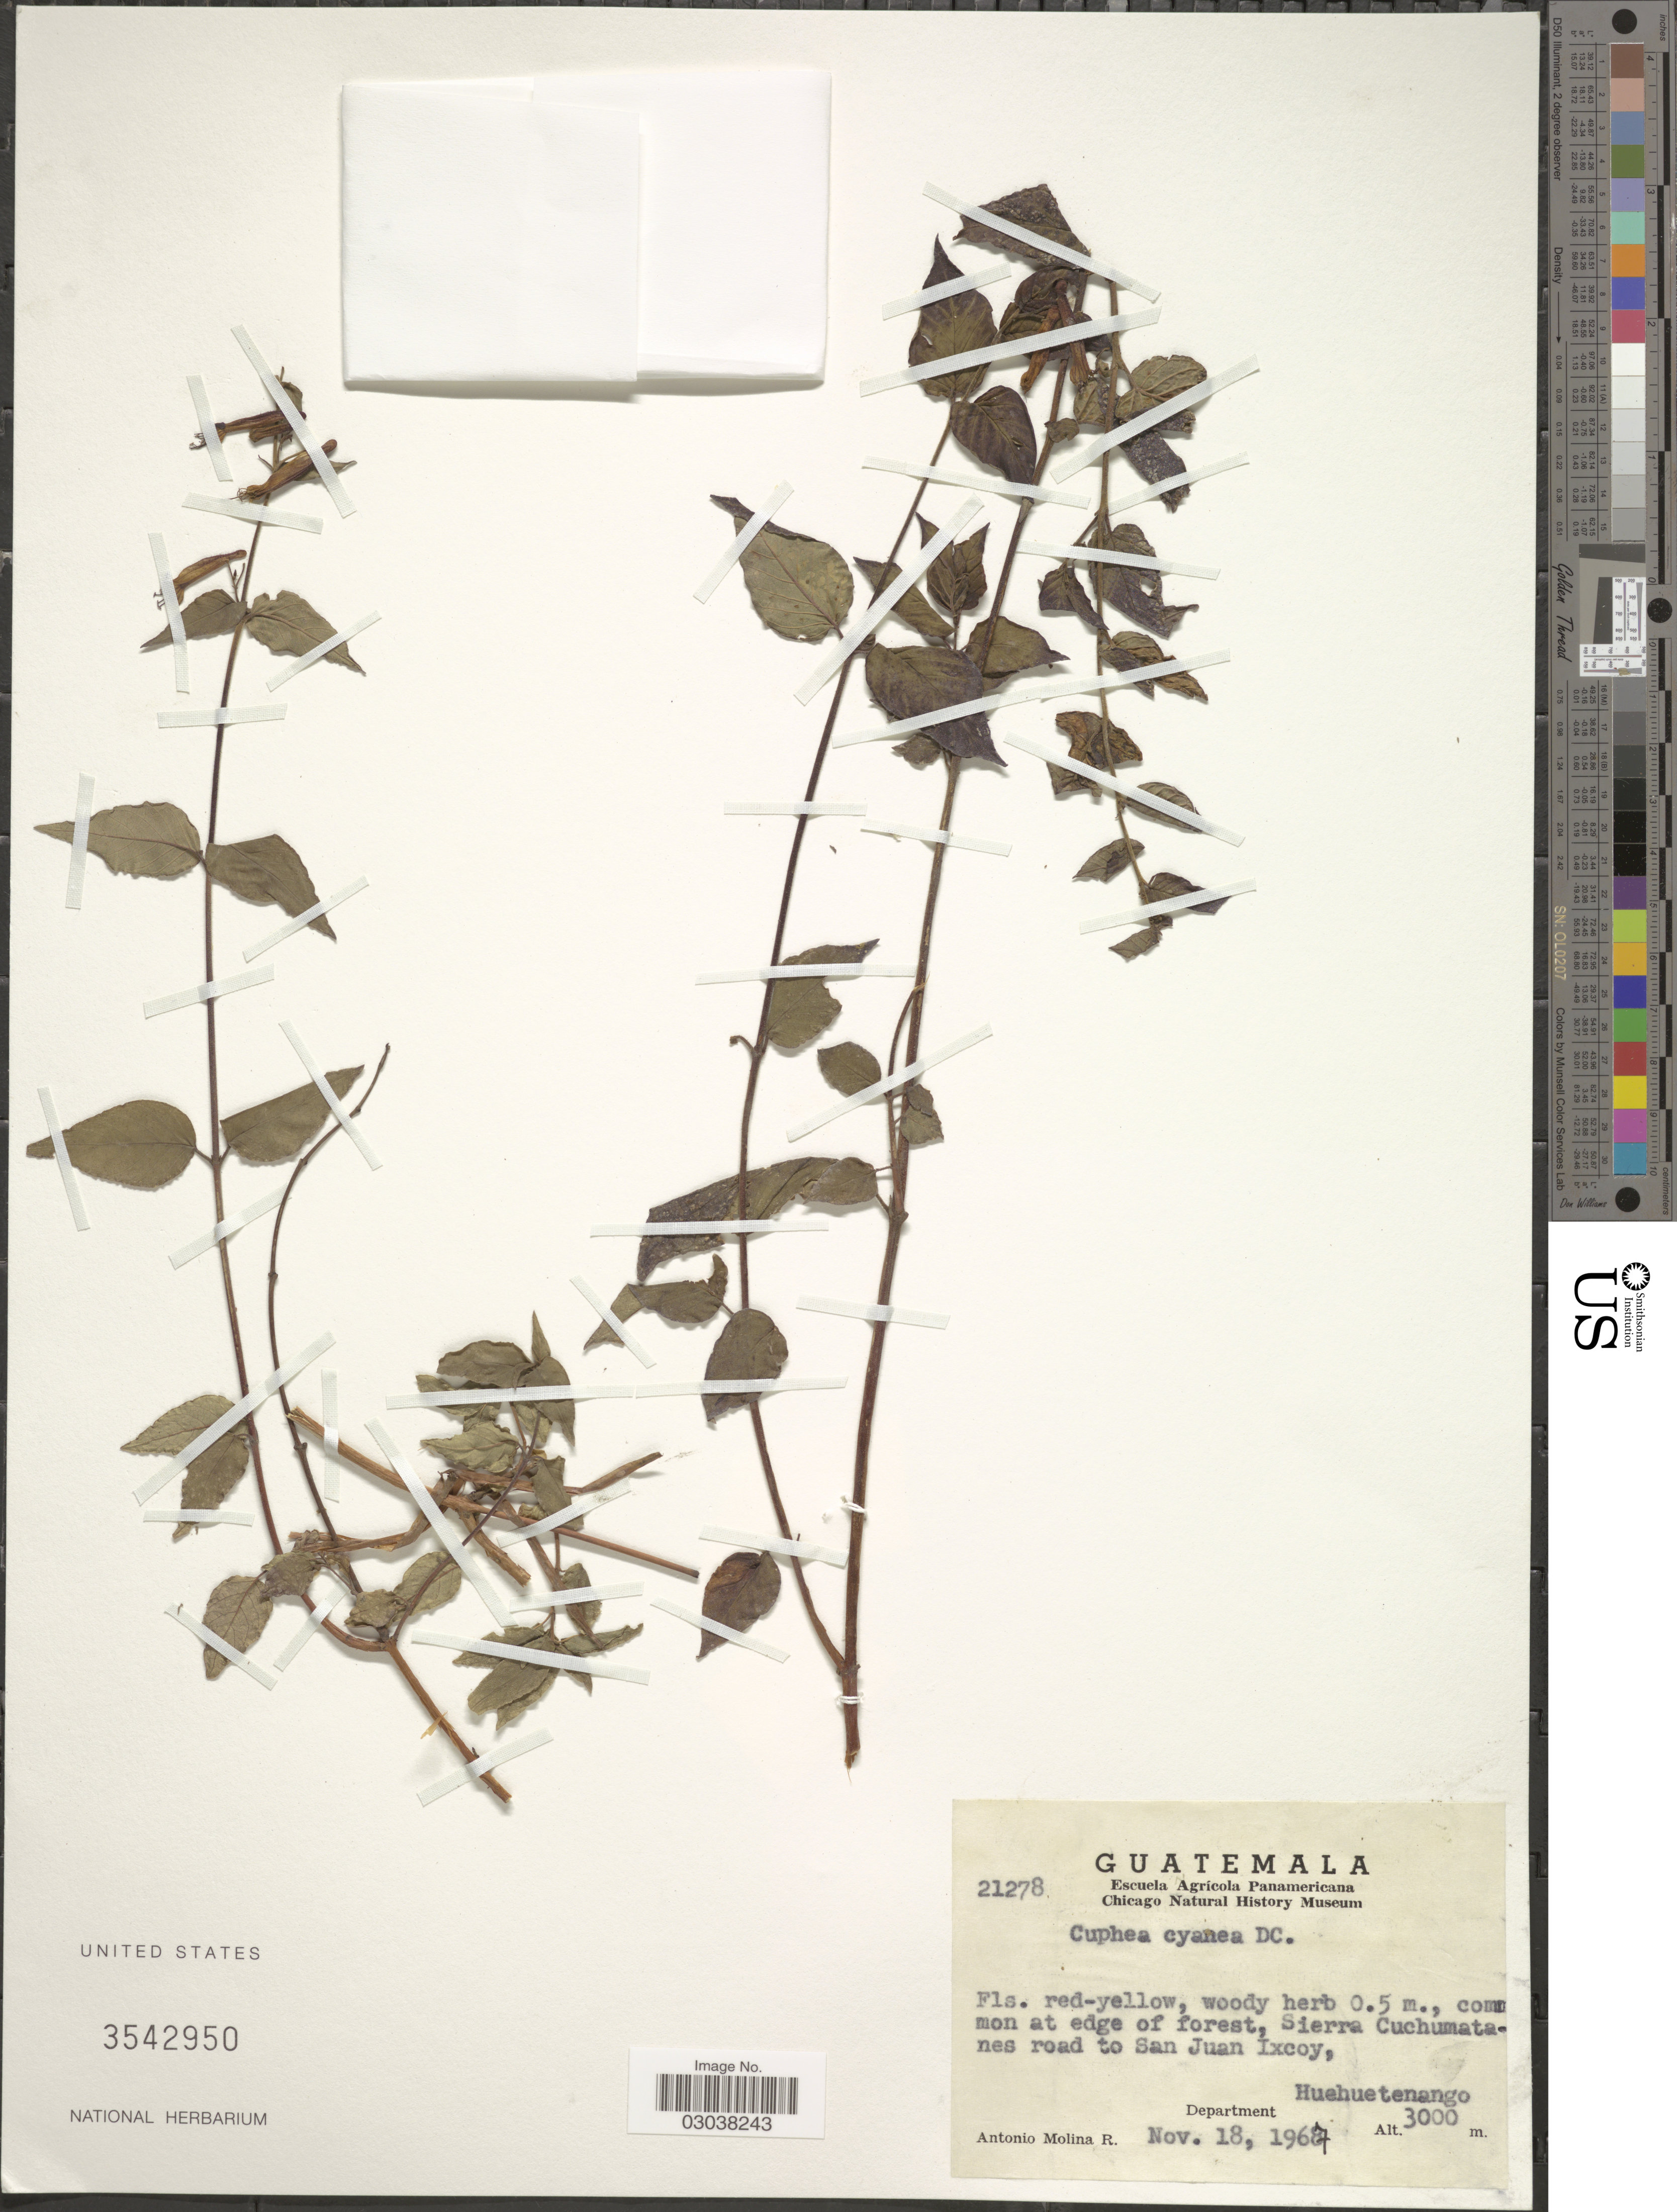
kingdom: Plantae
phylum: Tracheophyta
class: Magnoliopsida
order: Myrtales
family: Lythraceae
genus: Cuphea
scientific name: Cuphea cyanea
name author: DC.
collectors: A. Molina R.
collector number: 21278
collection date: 1967-11-18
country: Guatemala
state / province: Huehuetenango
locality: At edge of forest, Sierra Cuchumatanes road to San Juan Ixcoy, Department Huehuetenango.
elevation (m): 3000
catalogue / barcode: US 3542950